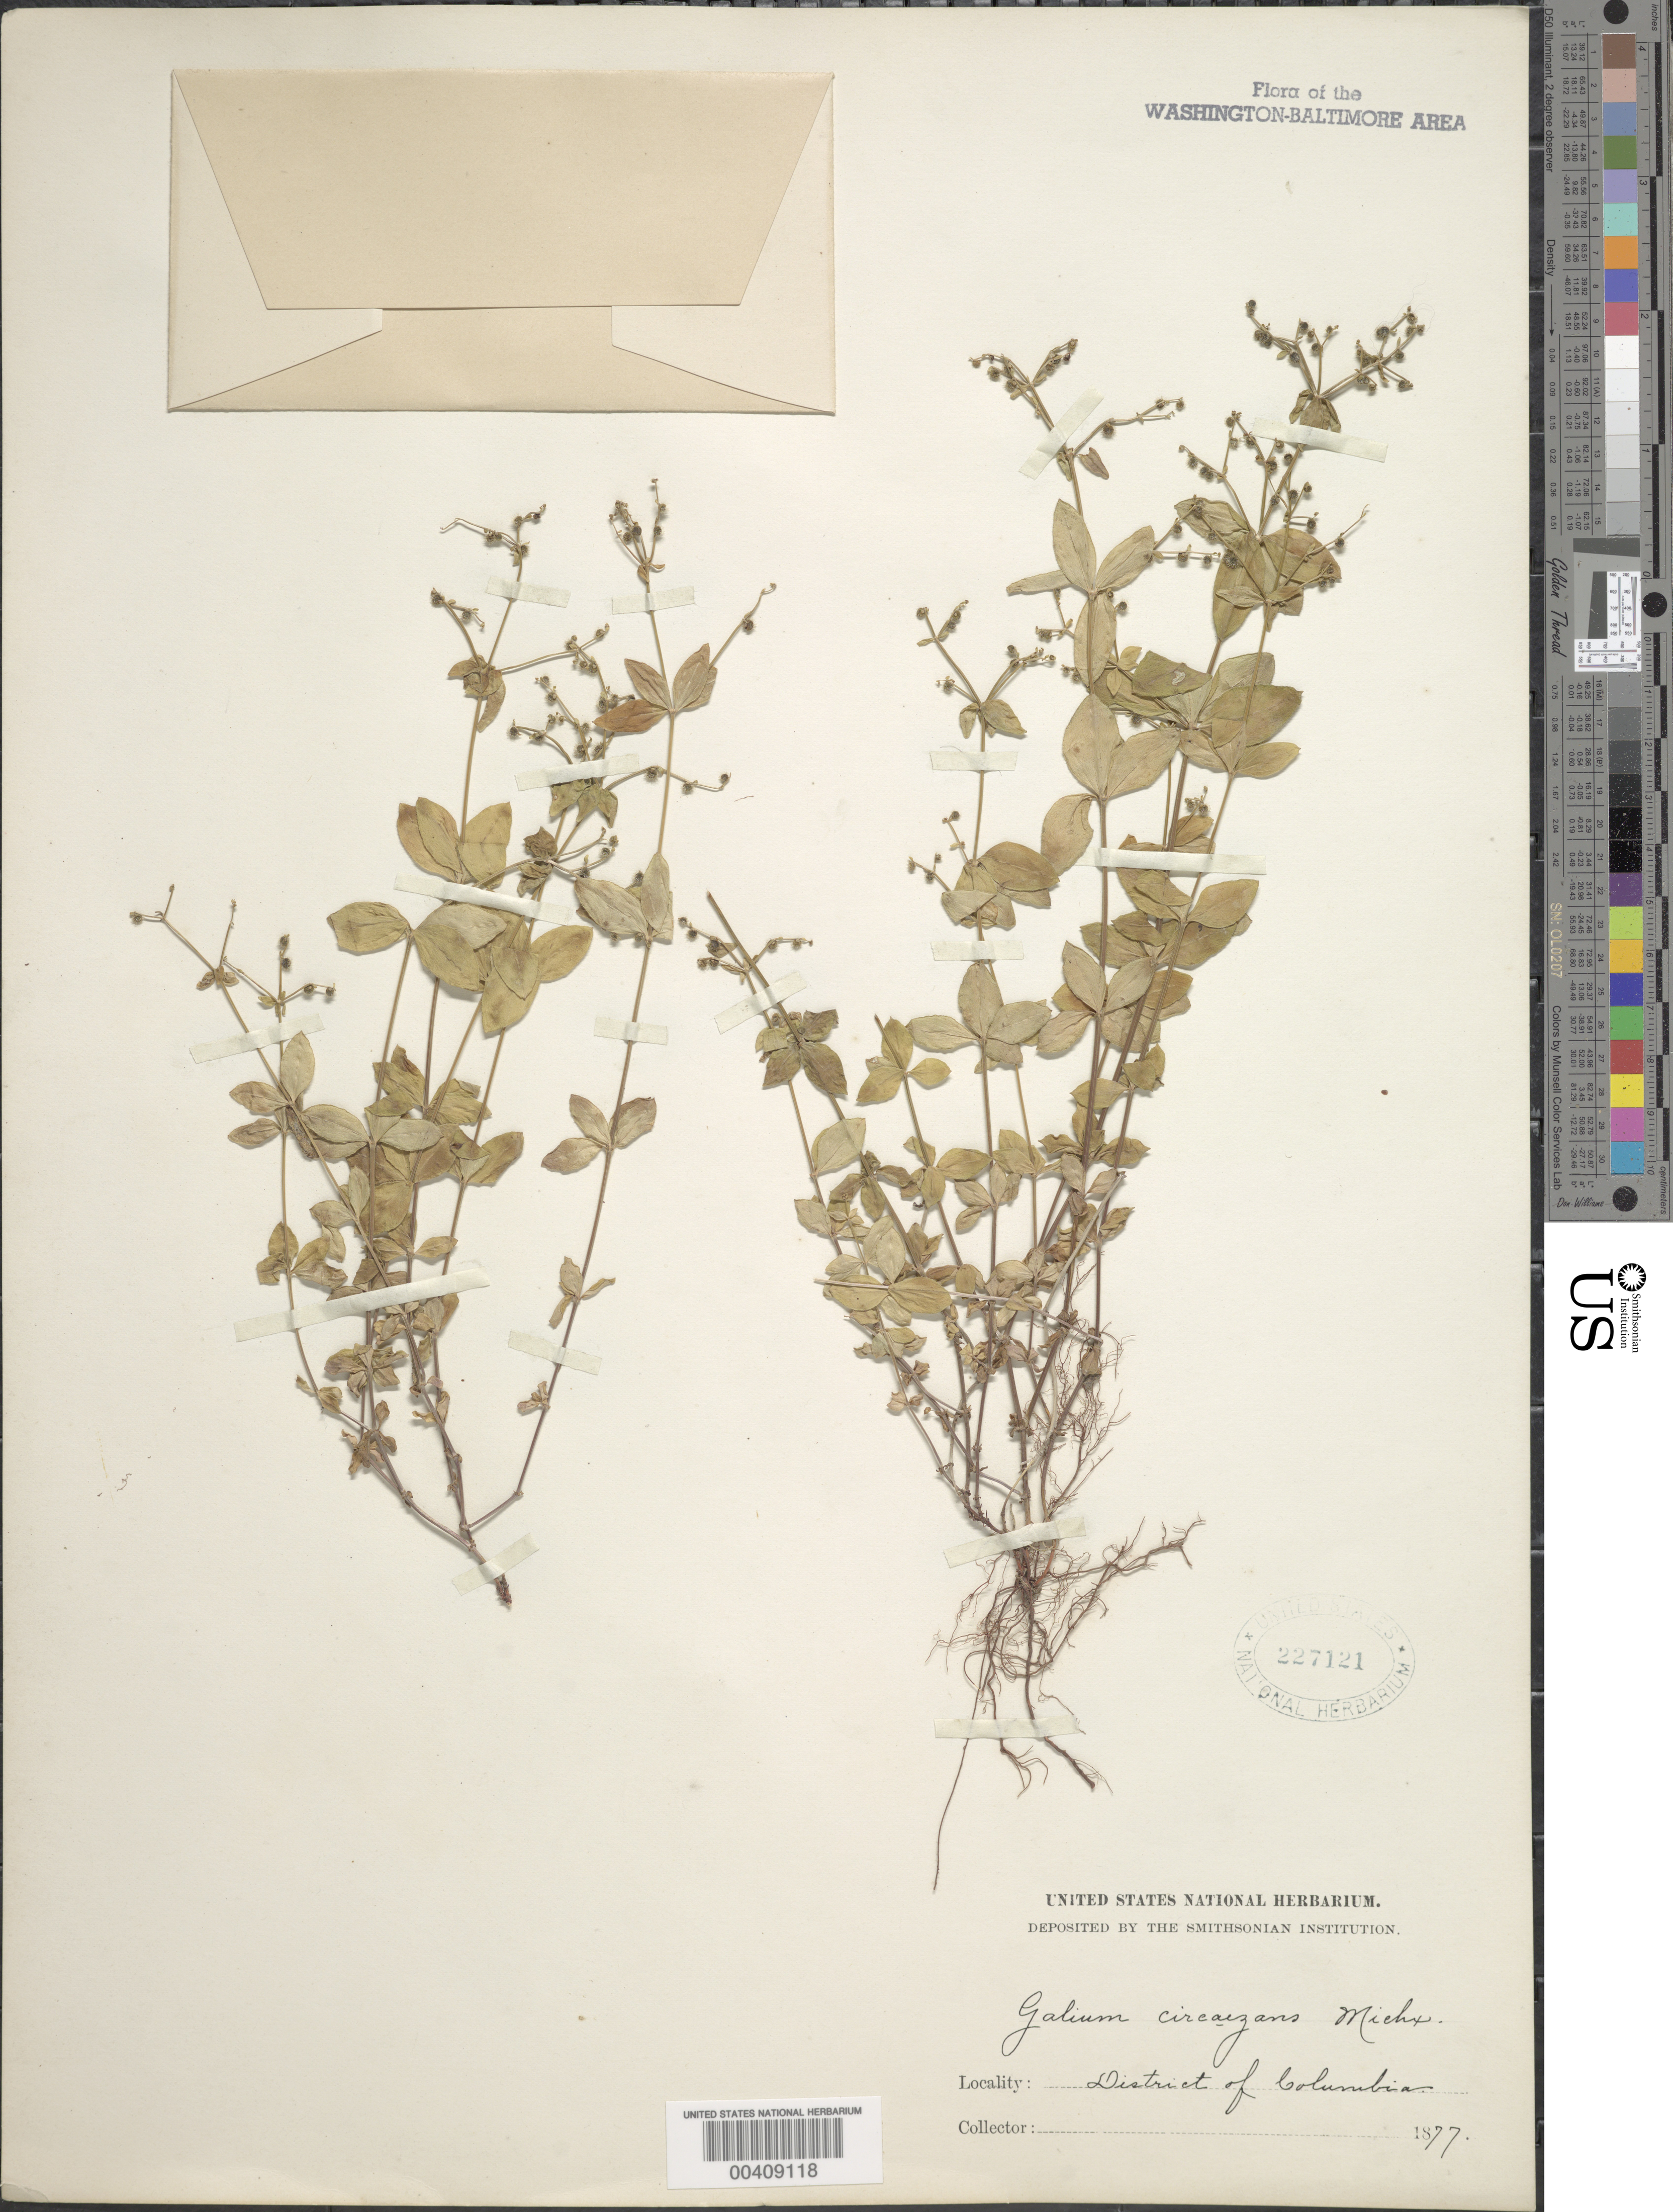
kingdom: Plantae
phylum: Tracheophyta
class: Magnoliopsida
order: Gentianales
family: Rubiaceae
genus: Galium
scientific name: Galium circaezans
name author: Michx.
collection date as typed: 1877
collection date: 1877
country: United States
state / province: District of Columbia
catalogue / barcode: US 227121